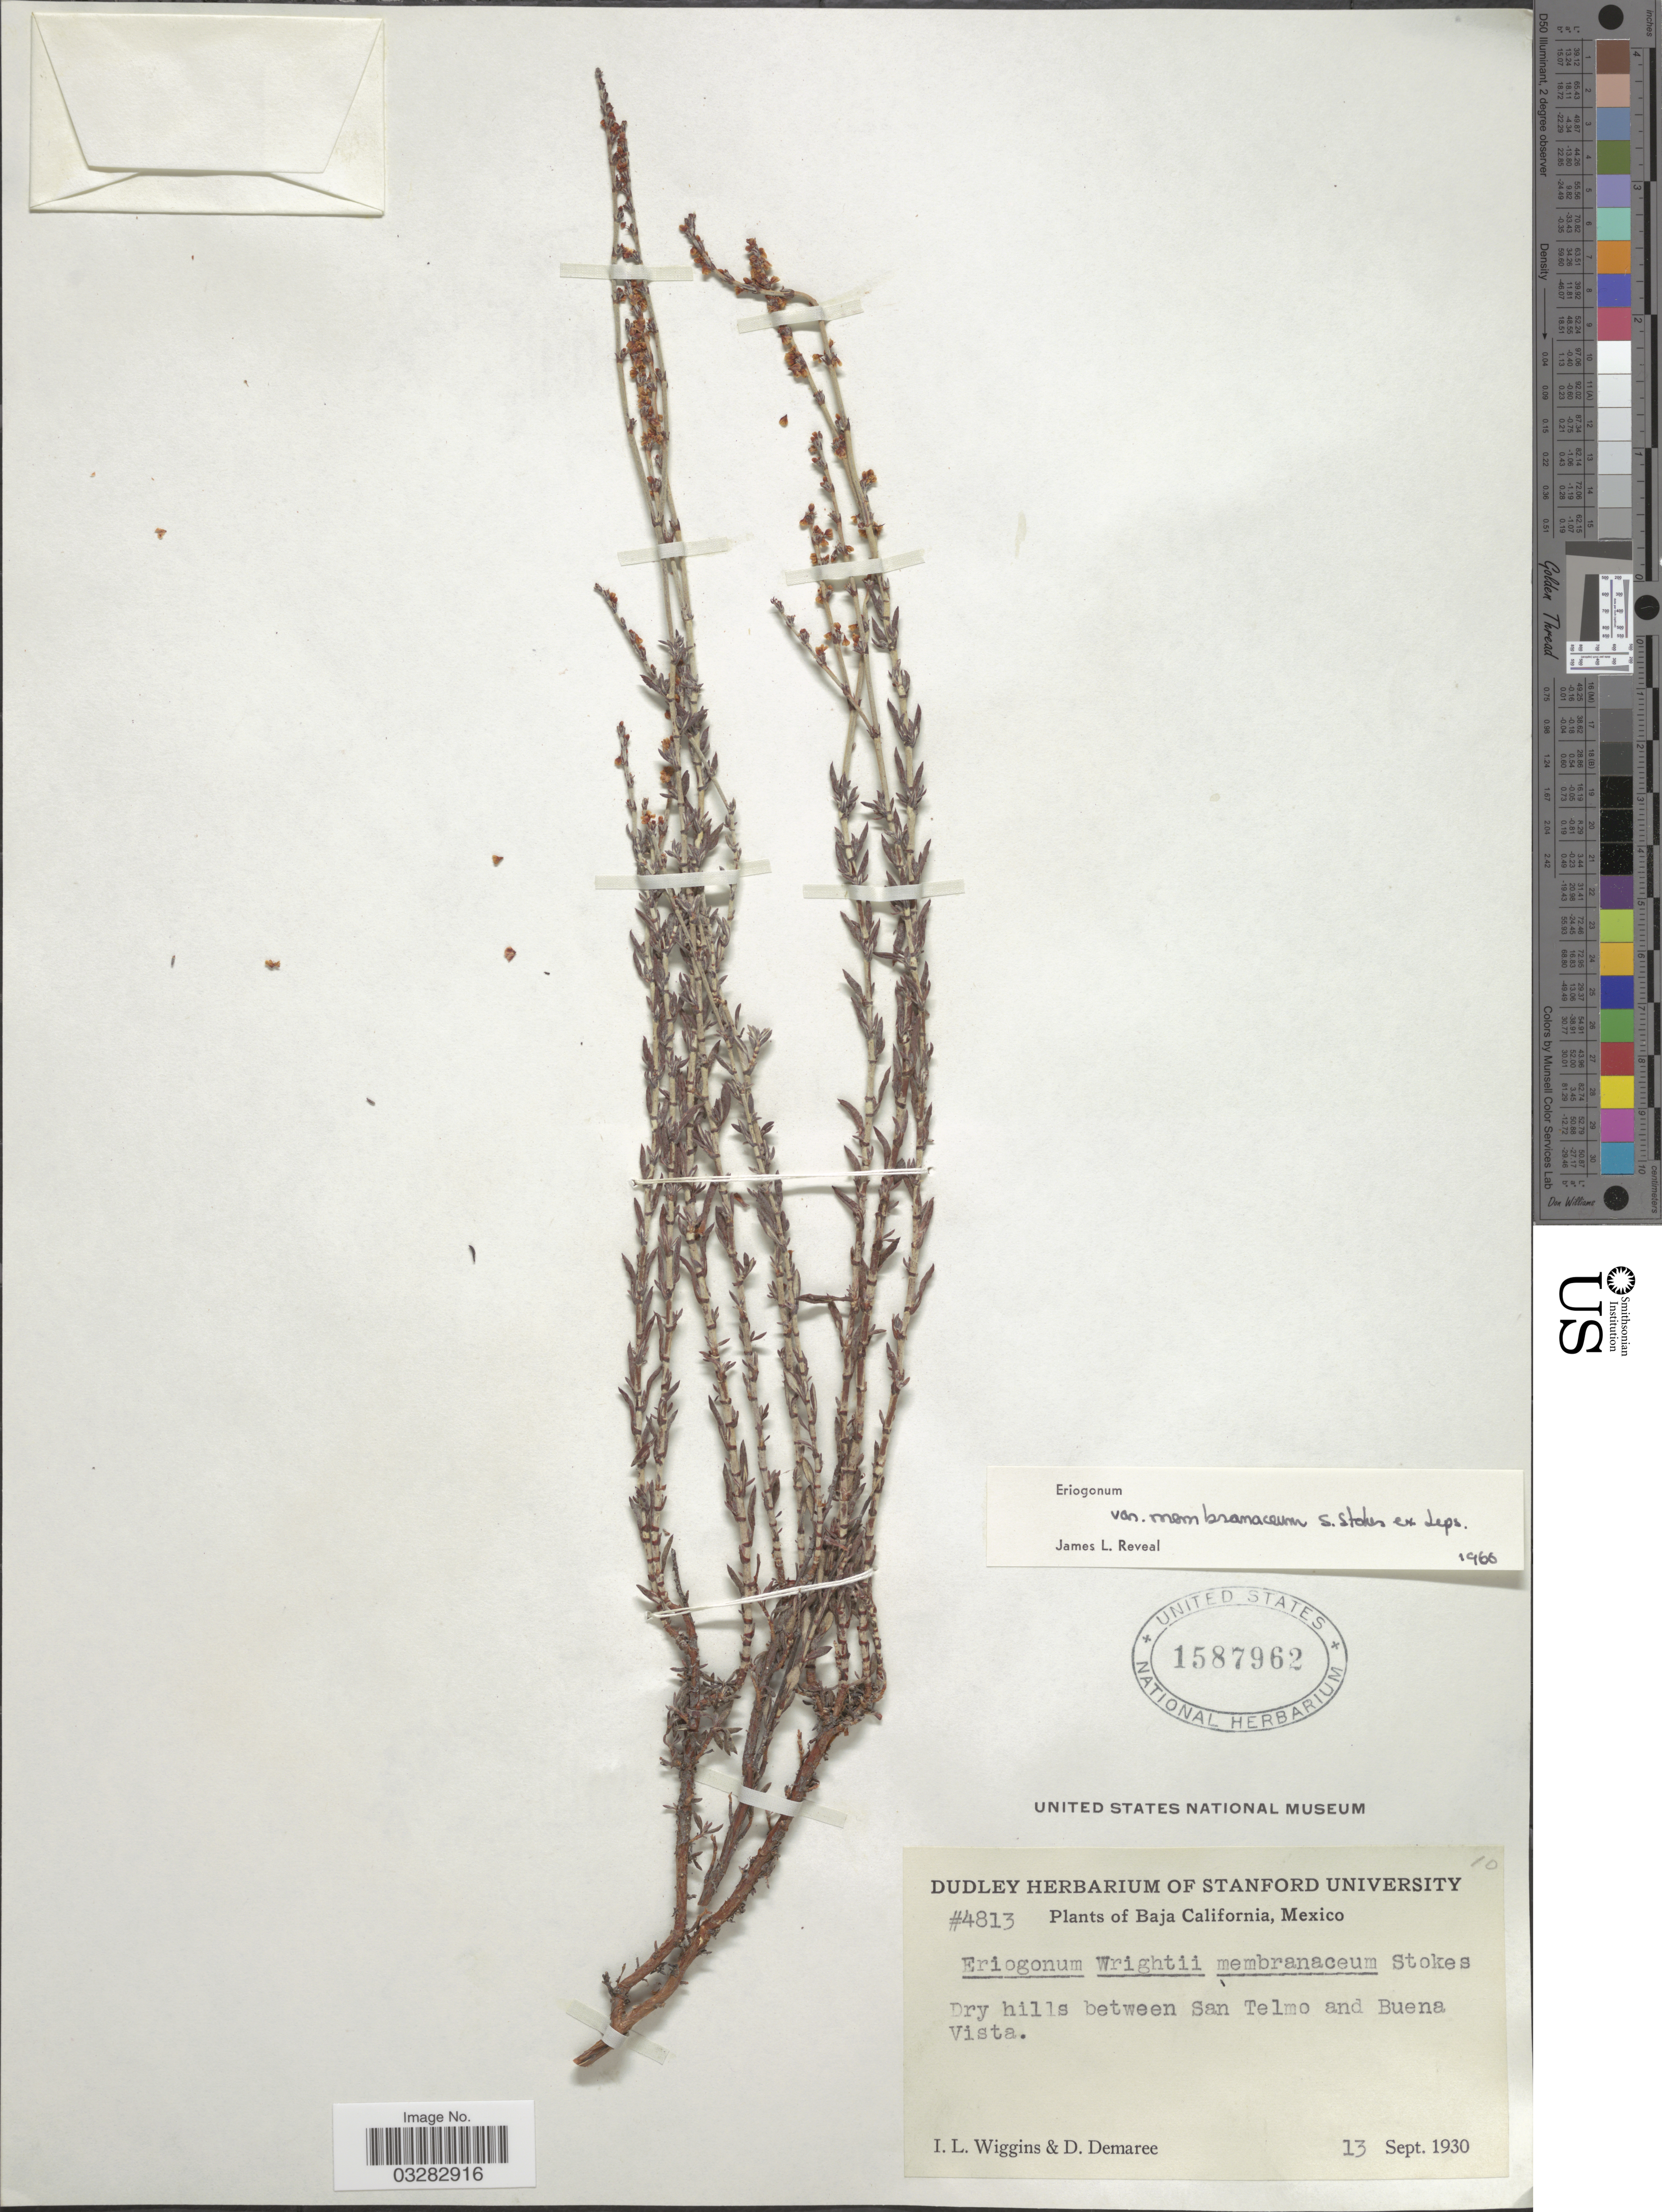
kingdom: Plantae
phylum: Tracheophyta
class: Magnoliopsida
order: Caryophyllales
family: Polygonaceae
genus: Eriogonum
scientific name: Eriogonum wrightii var. membranaceum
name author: S. Stokes ex Jeps.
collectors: I. L. Wiggins & D. Demaree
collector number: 4813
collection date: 1930-09-13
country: Mexico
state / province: Baja California Norte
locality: Dry hills between San Telmo and Buena Vista.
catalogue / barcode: US 1587962